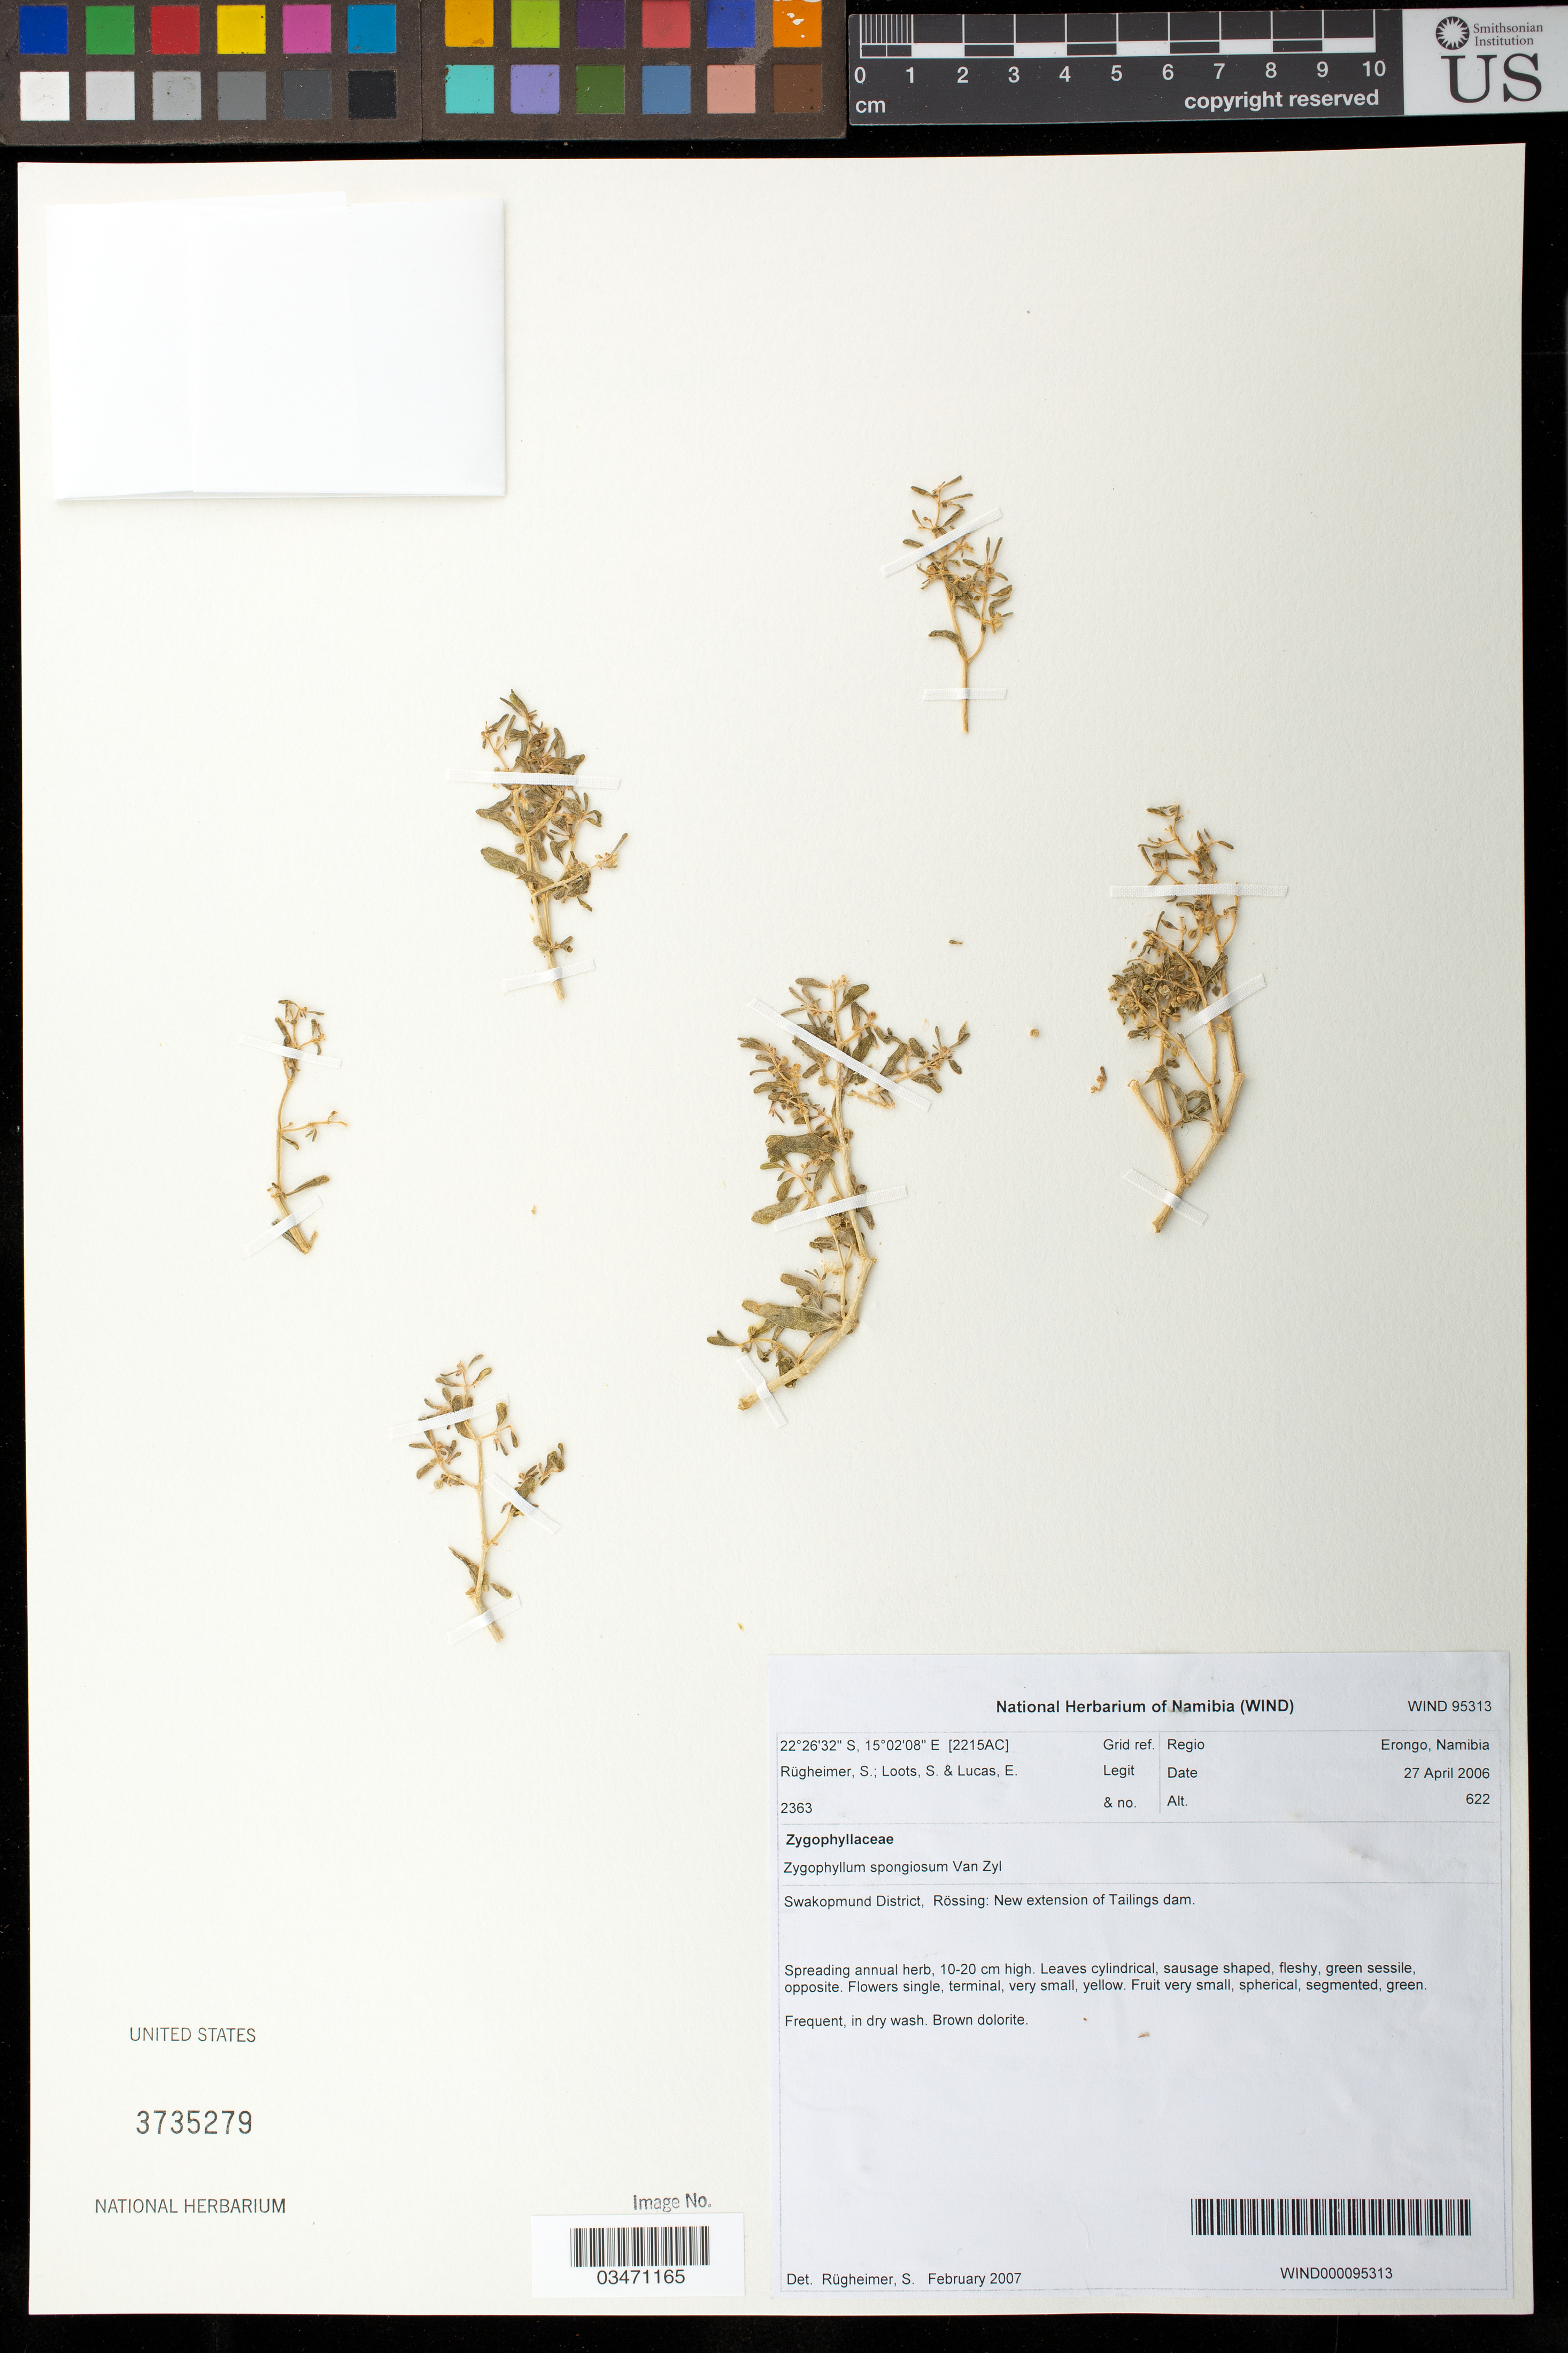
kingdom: Plantae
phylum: Tracheophyta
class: Magnoliopsida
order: Zygophyllales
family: Zygophyllaceae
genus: Zygophyllum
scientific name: Zygophyllum spongiosum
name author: van Zyl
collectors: S. Rugheimer, S. Loots & E. Lucas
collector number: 2363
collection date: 2006-04-27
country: Namibia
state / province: Erongo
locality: Swakopmund, Rossing, new extension of Tailing dam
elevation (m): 622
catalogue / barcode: US 3735279